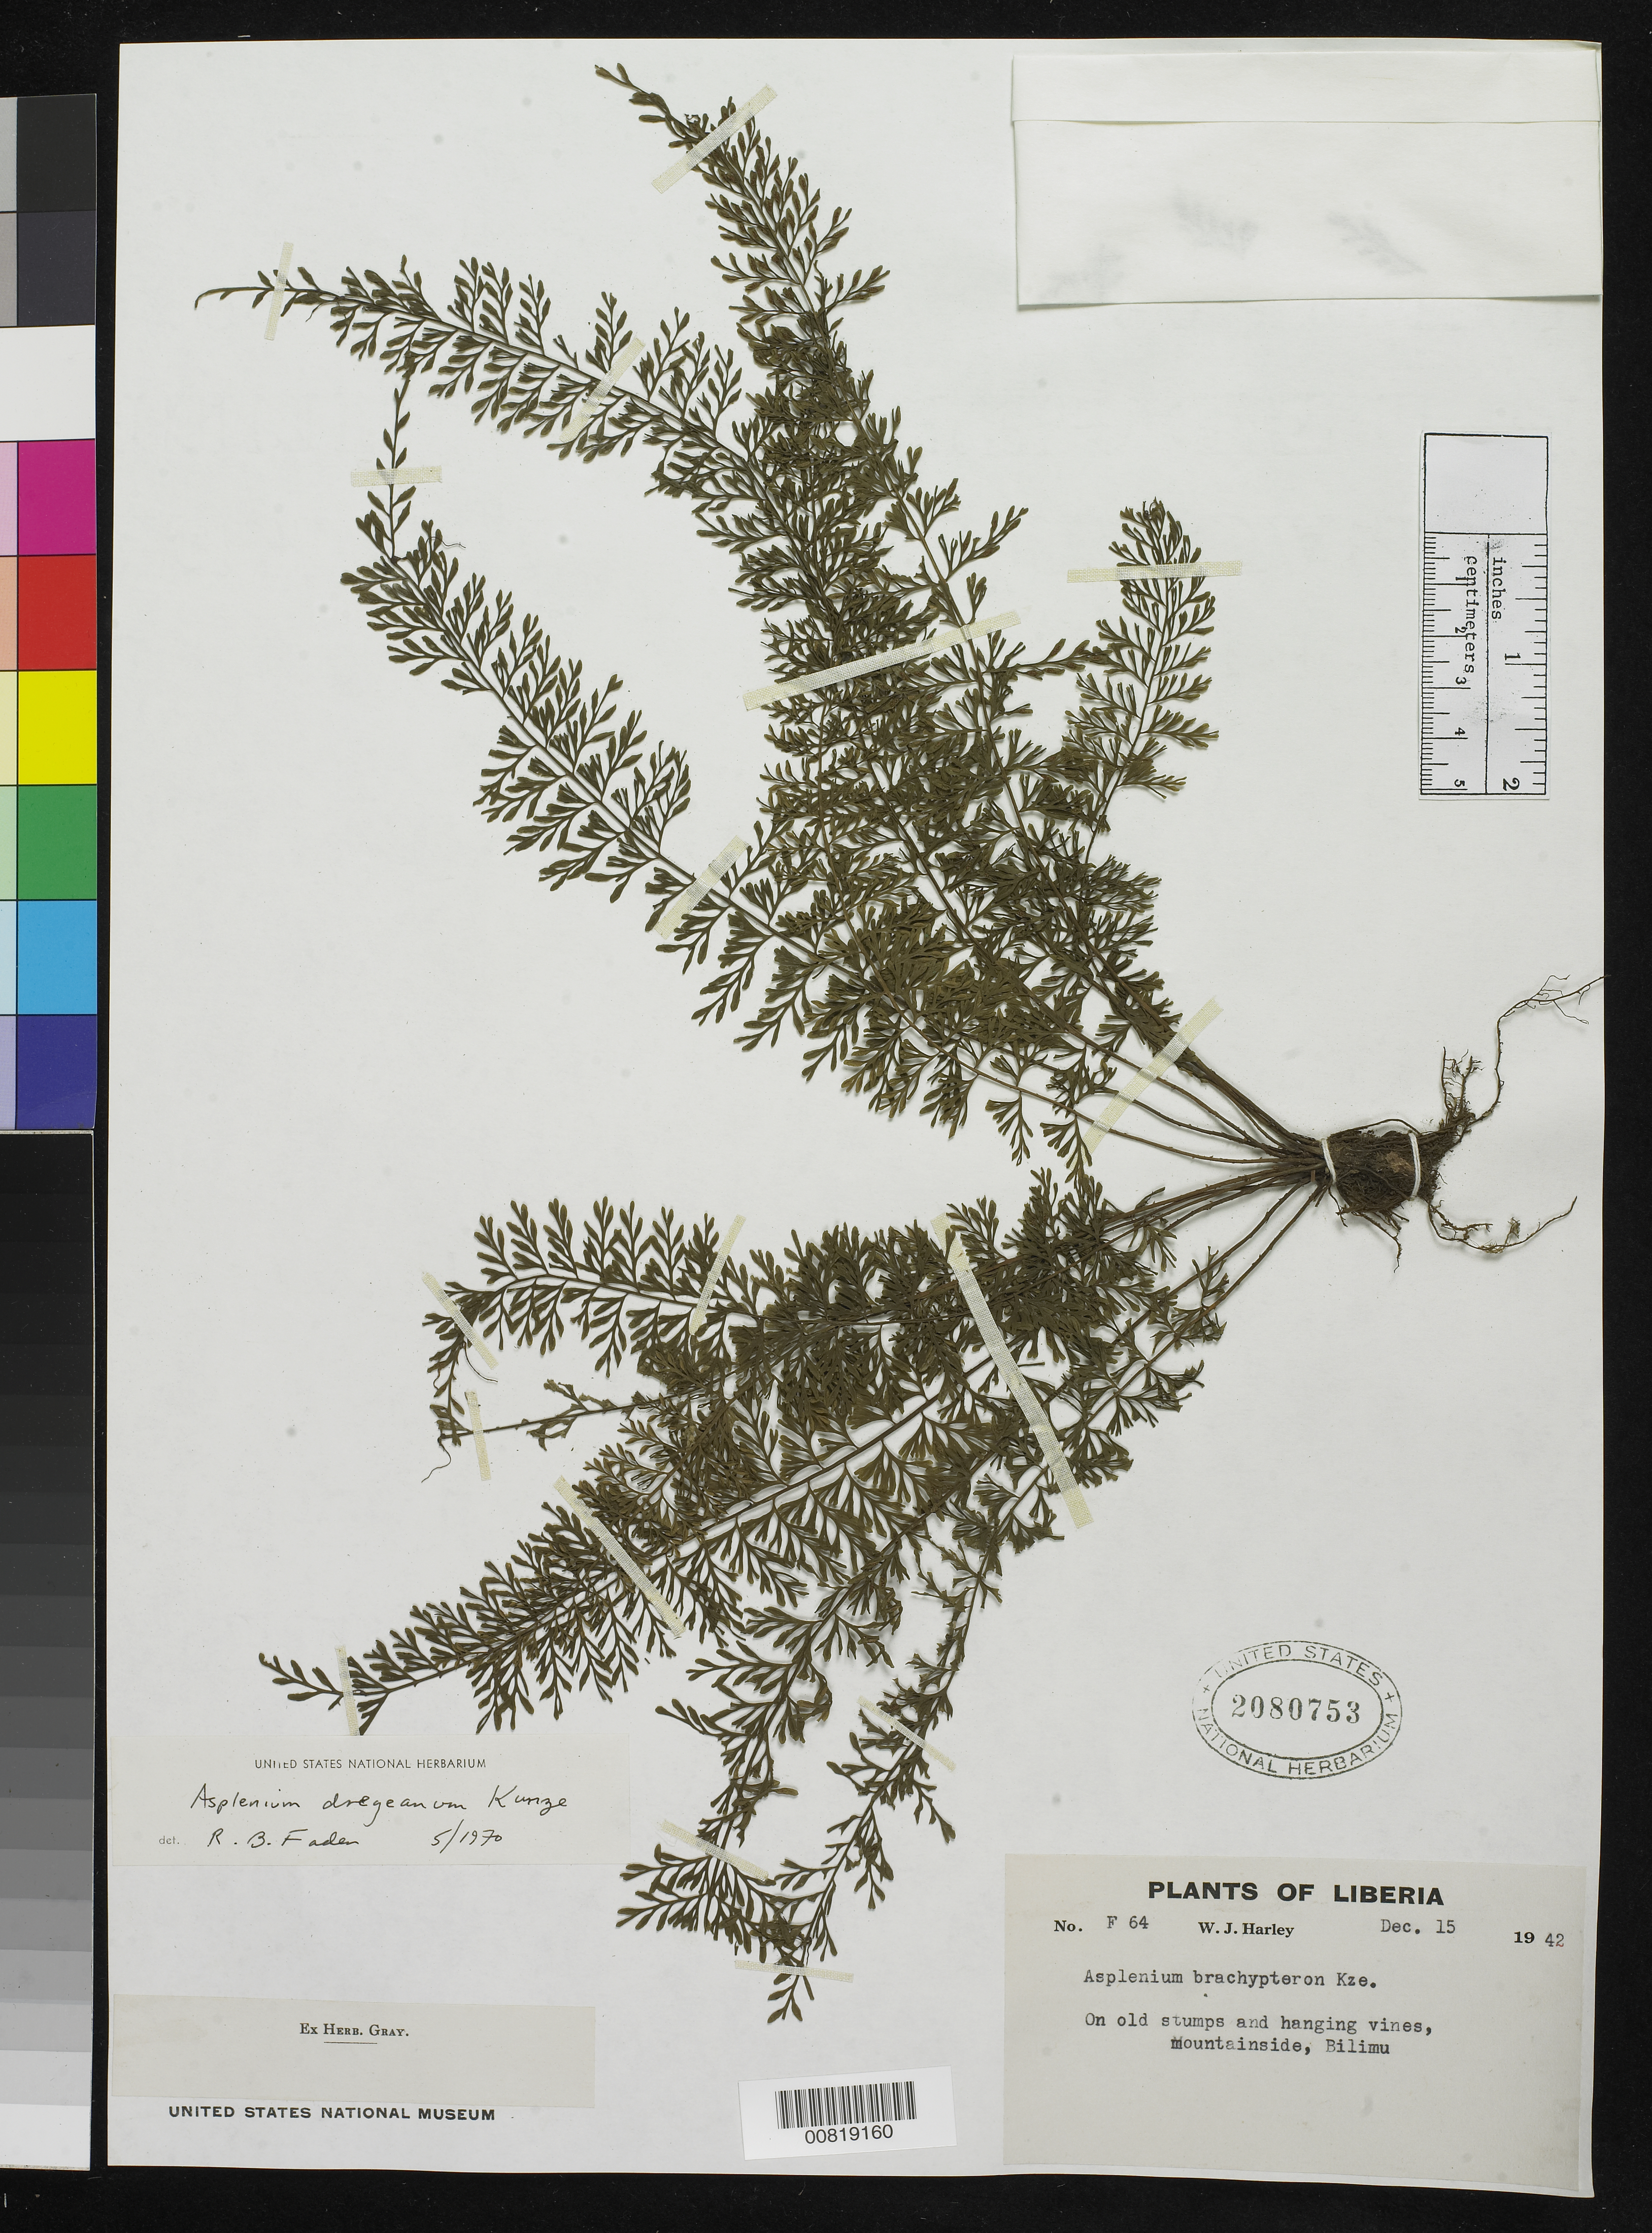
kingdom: Plantae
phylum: Tracheophyta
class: Polypodiopsida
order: Polypodiales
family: Aspleniaceae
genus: Asplenium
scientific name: Asplenium dregeanum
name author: Kunze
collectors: W. Harley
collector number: F.64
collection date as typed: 15 Dec 1942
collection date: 1942-12-15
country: Liberia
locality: Bilimu mountainside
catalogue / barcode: US 2080753